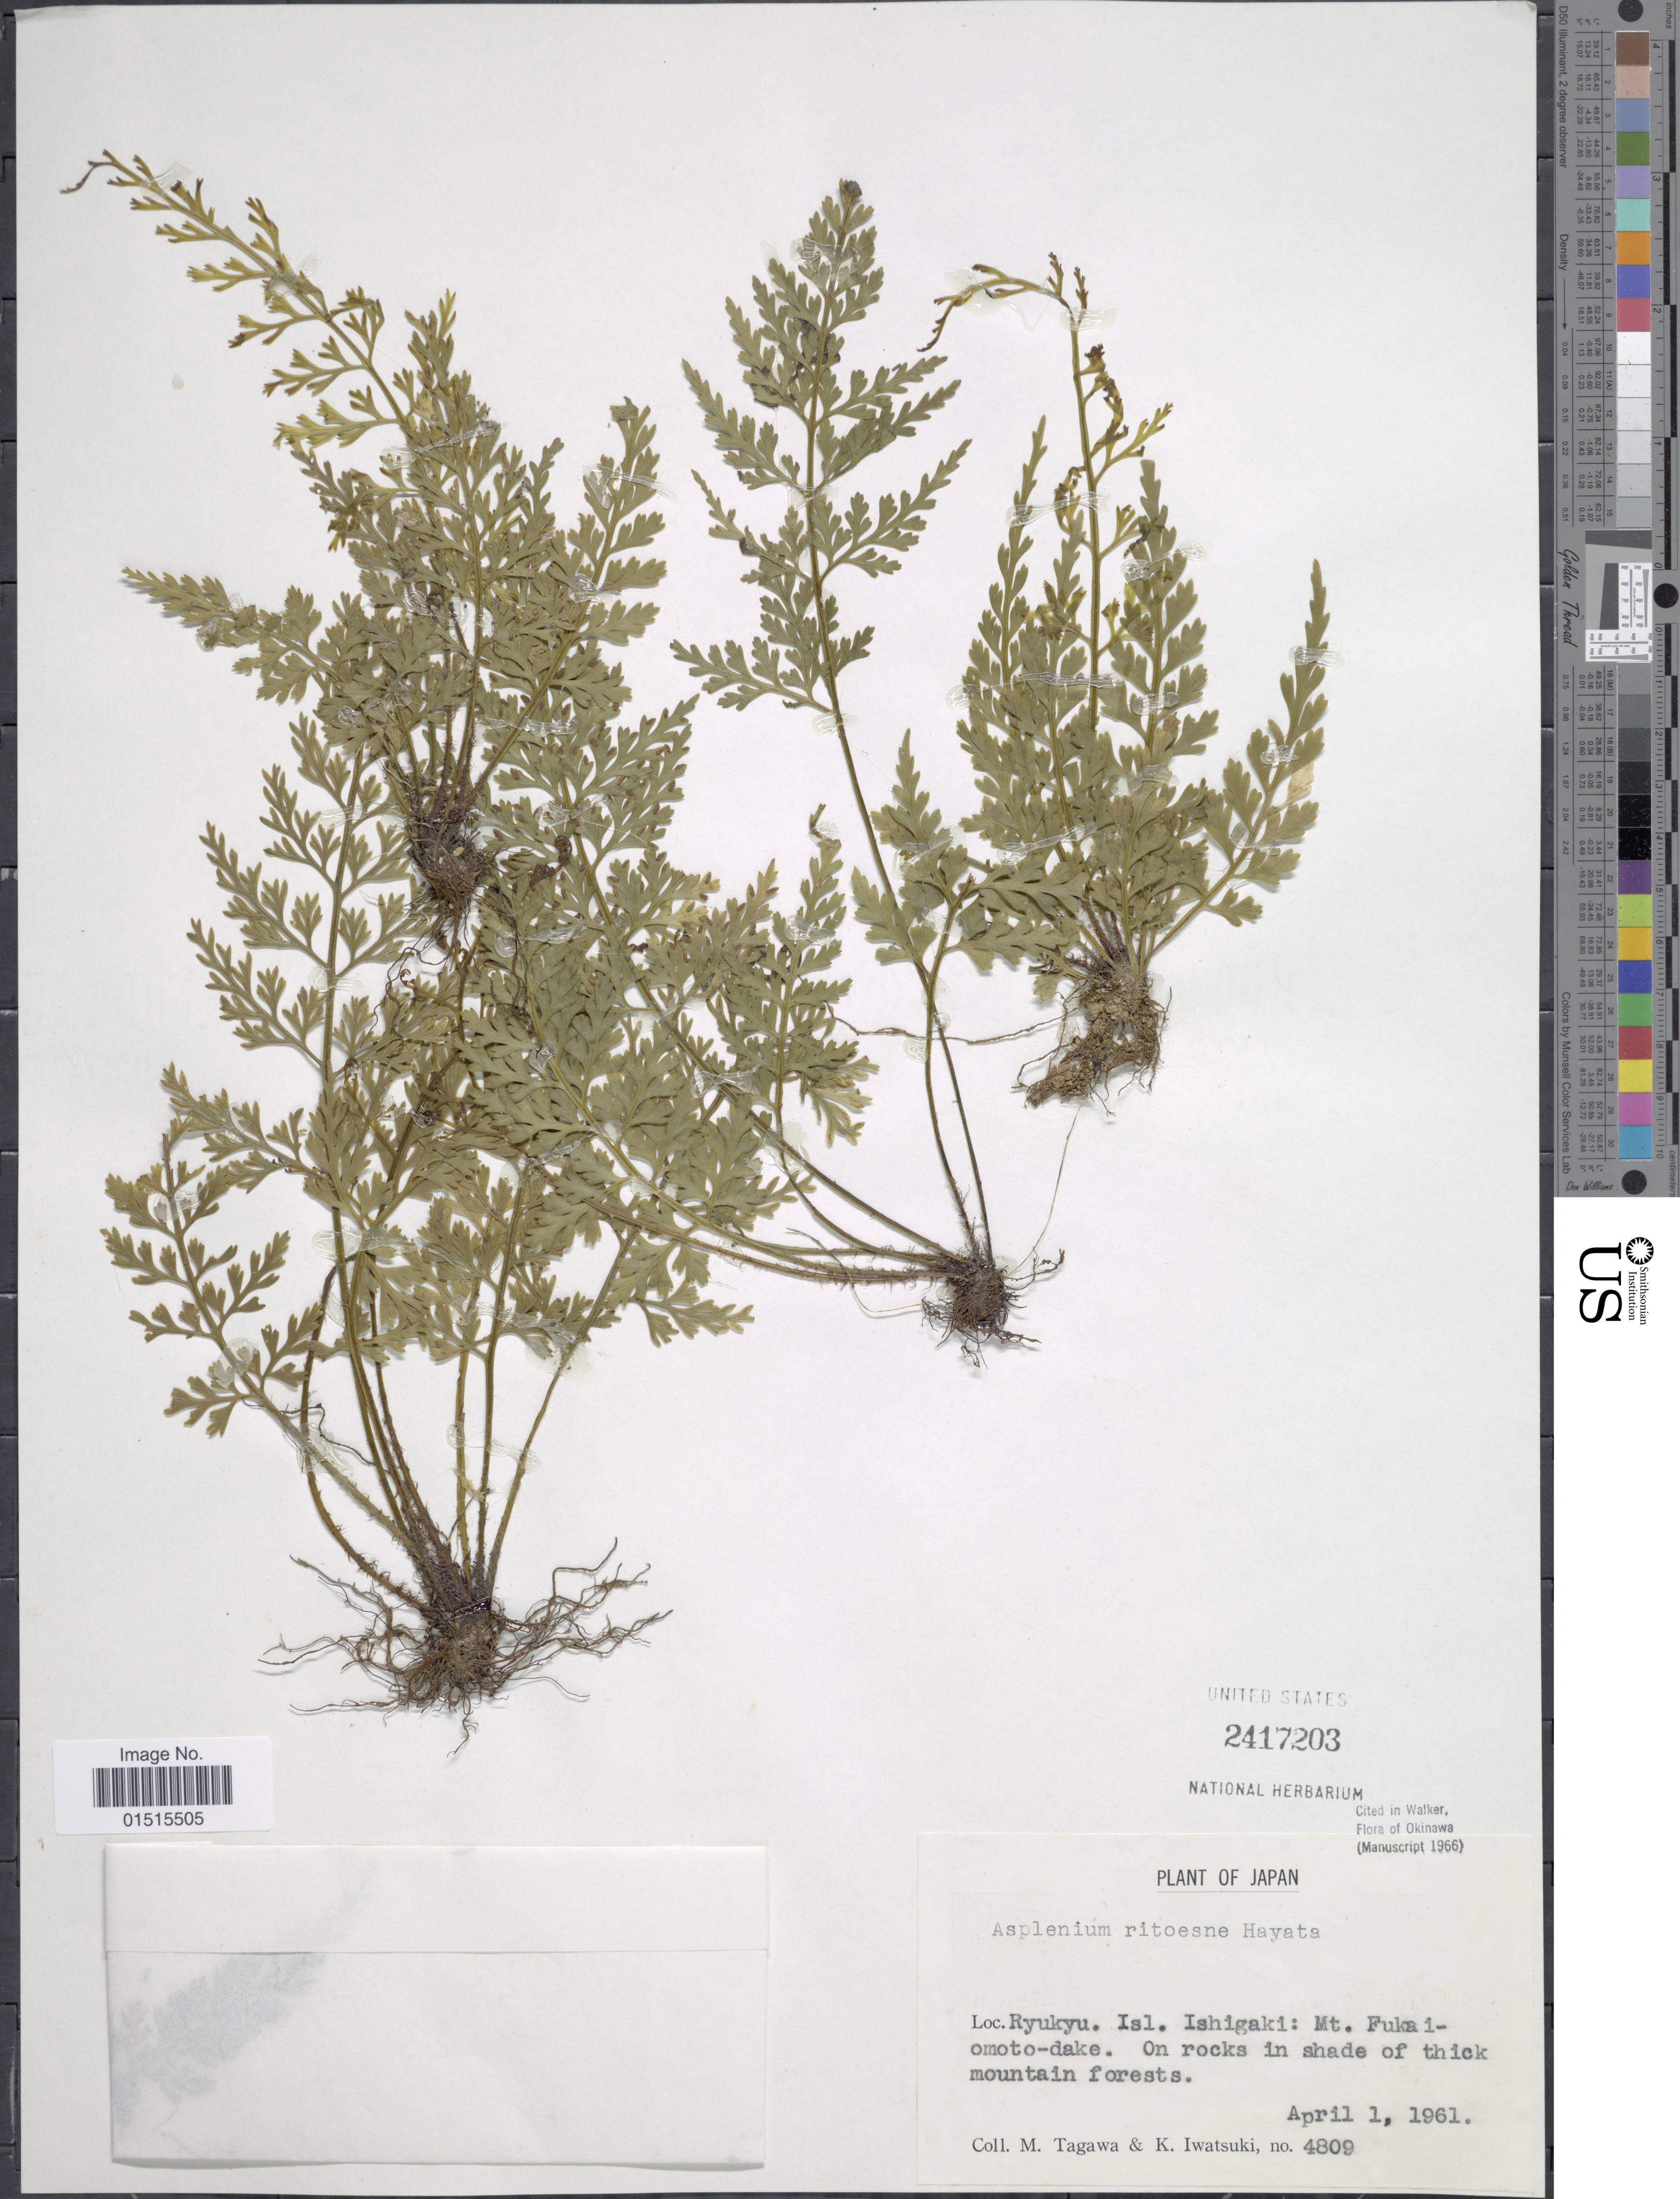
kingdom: Plantae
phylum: Tracheophyta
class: Polypodiopsida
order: Polypodiales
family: Aspleniaceae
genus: Asplenium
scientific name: Asplenium ritoense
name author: Hayata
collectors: M. Tagawa & K. Iwatsuki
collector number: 4809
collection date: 1961-04-01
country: Japan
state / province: Okinawa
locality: Ryukyu. Isl. Ishigaki: Mt. Fukaiomoto-dake.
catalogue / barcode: US 2417203